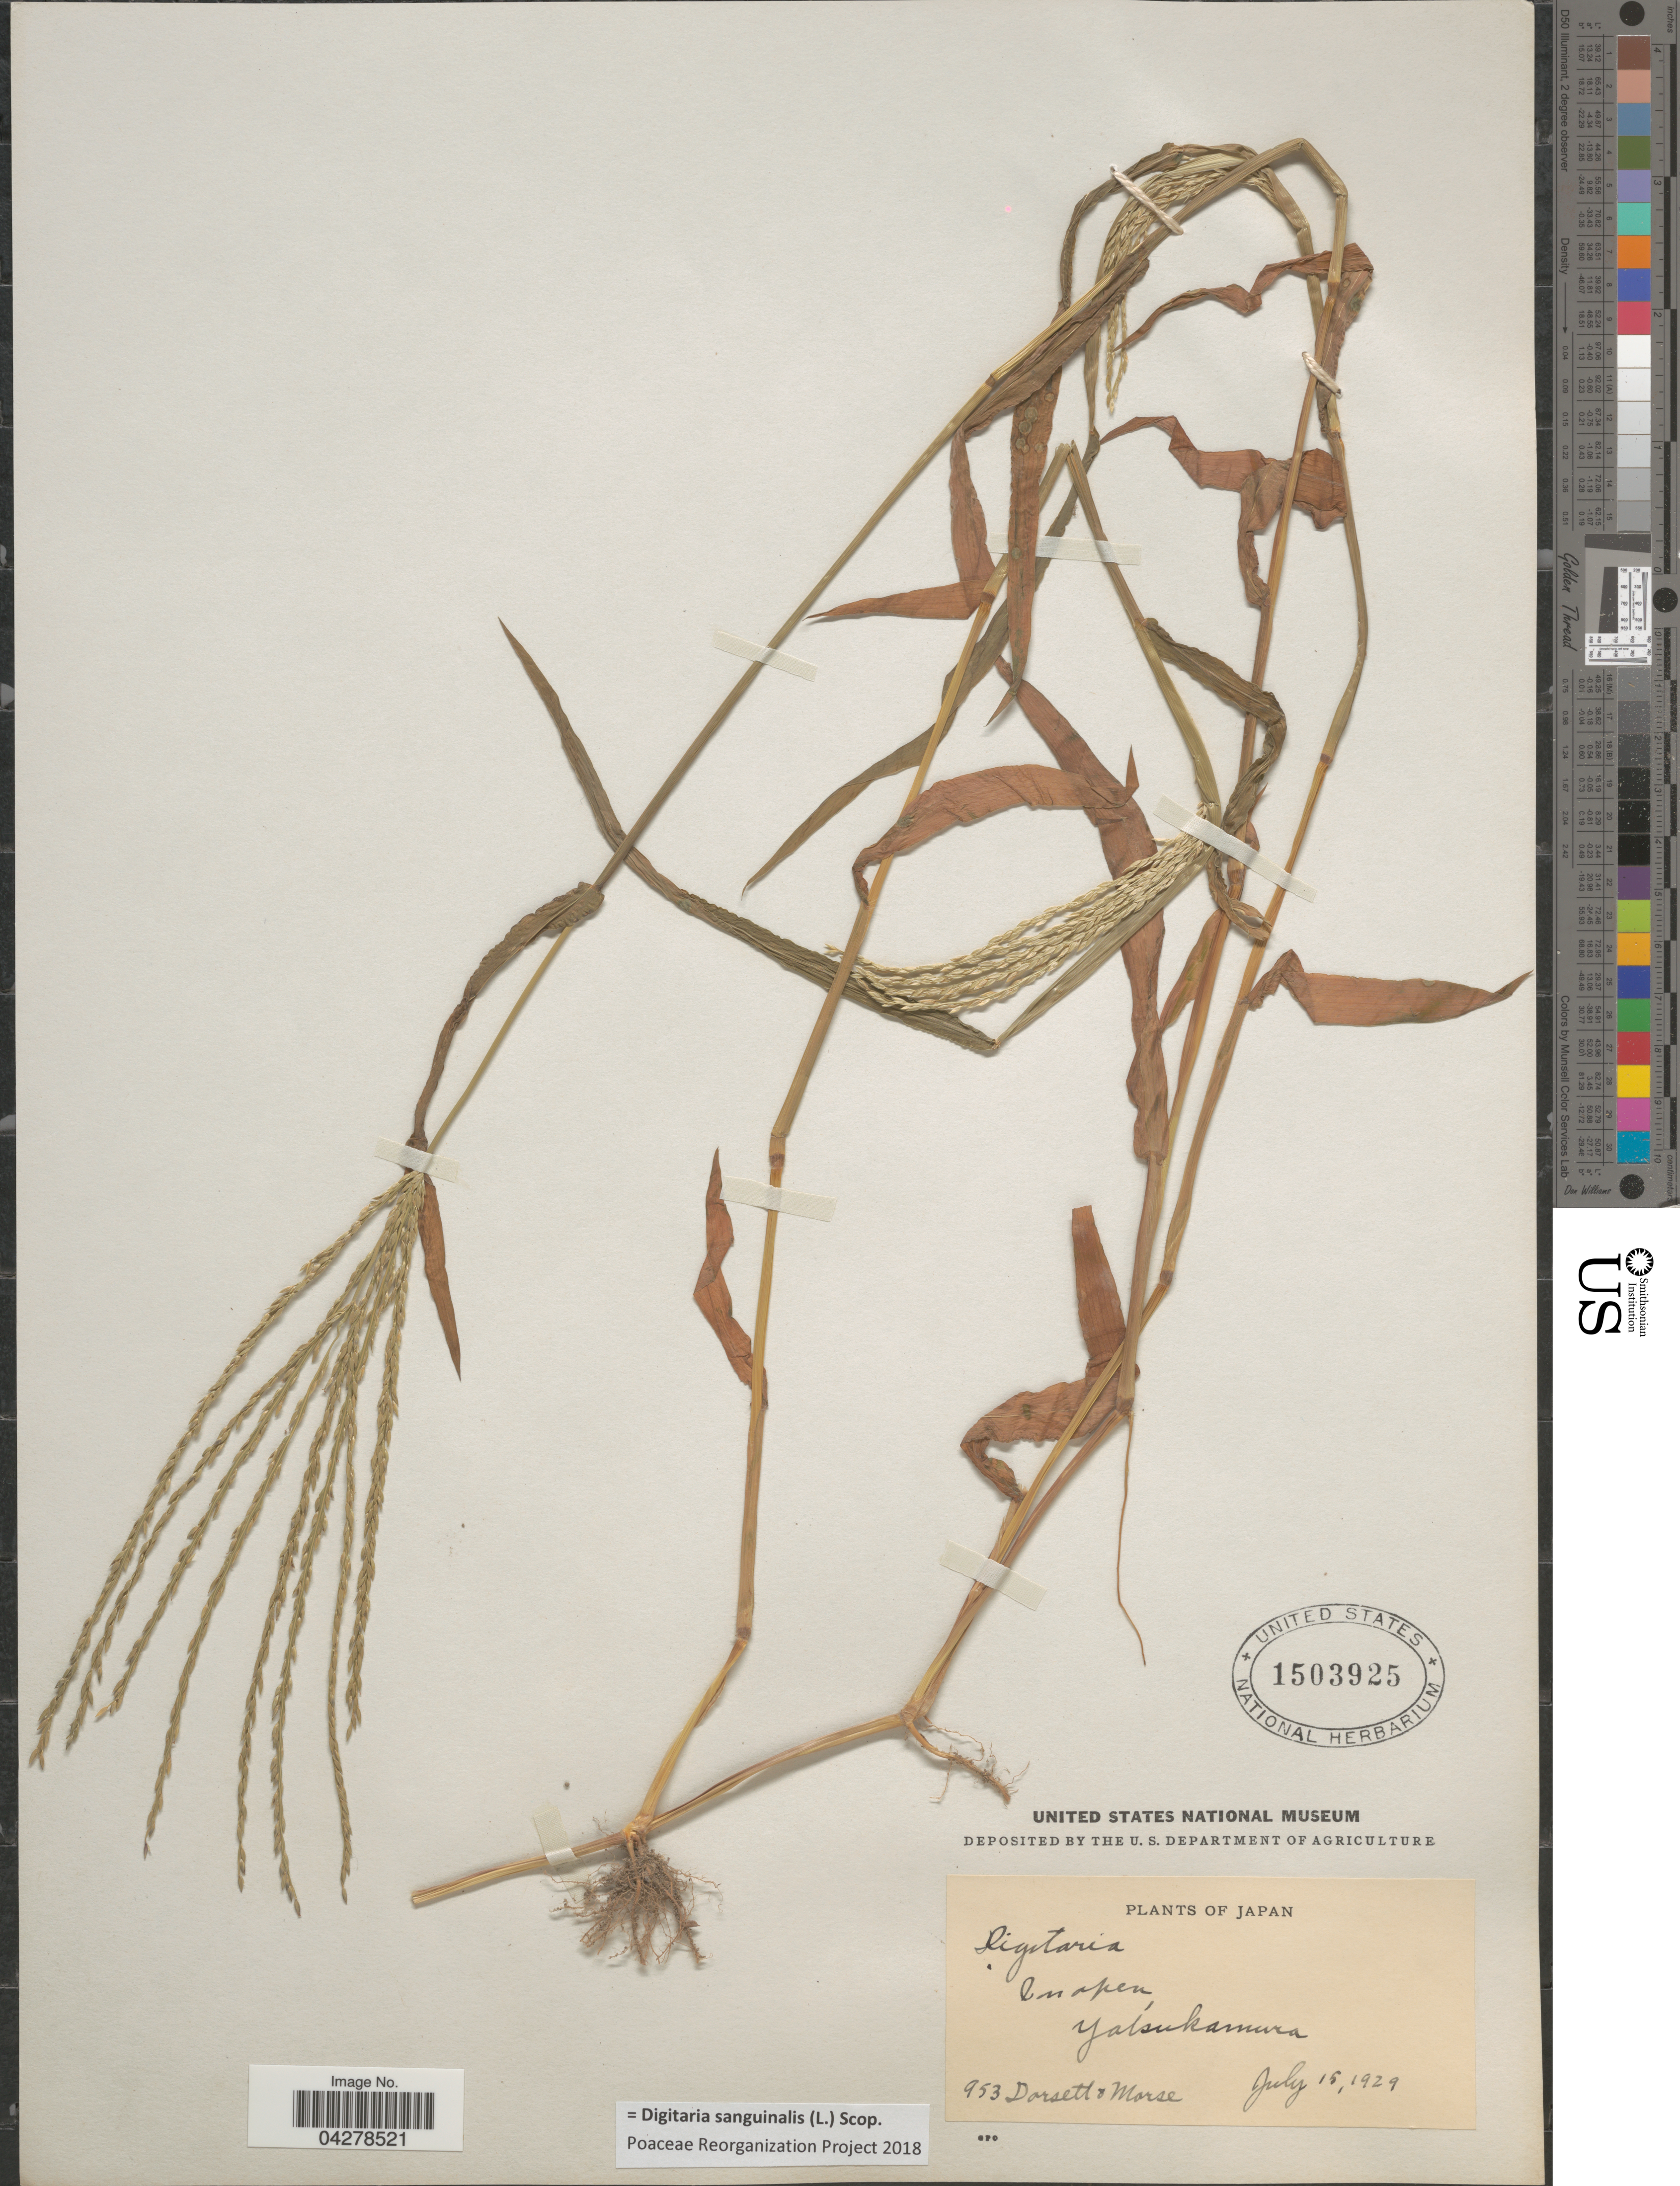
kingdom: Plantae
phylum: Tracheophyta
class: Liliopsida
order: Poales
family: Poaceae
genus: Digitaria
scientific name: Digitaria sanguinalis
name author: (L.) Scop.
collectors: -- Dorsett & -. Morse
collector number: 953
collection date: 1929-07-15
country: Japan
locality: In open, Yatsukamura.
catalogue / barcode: US 1503925